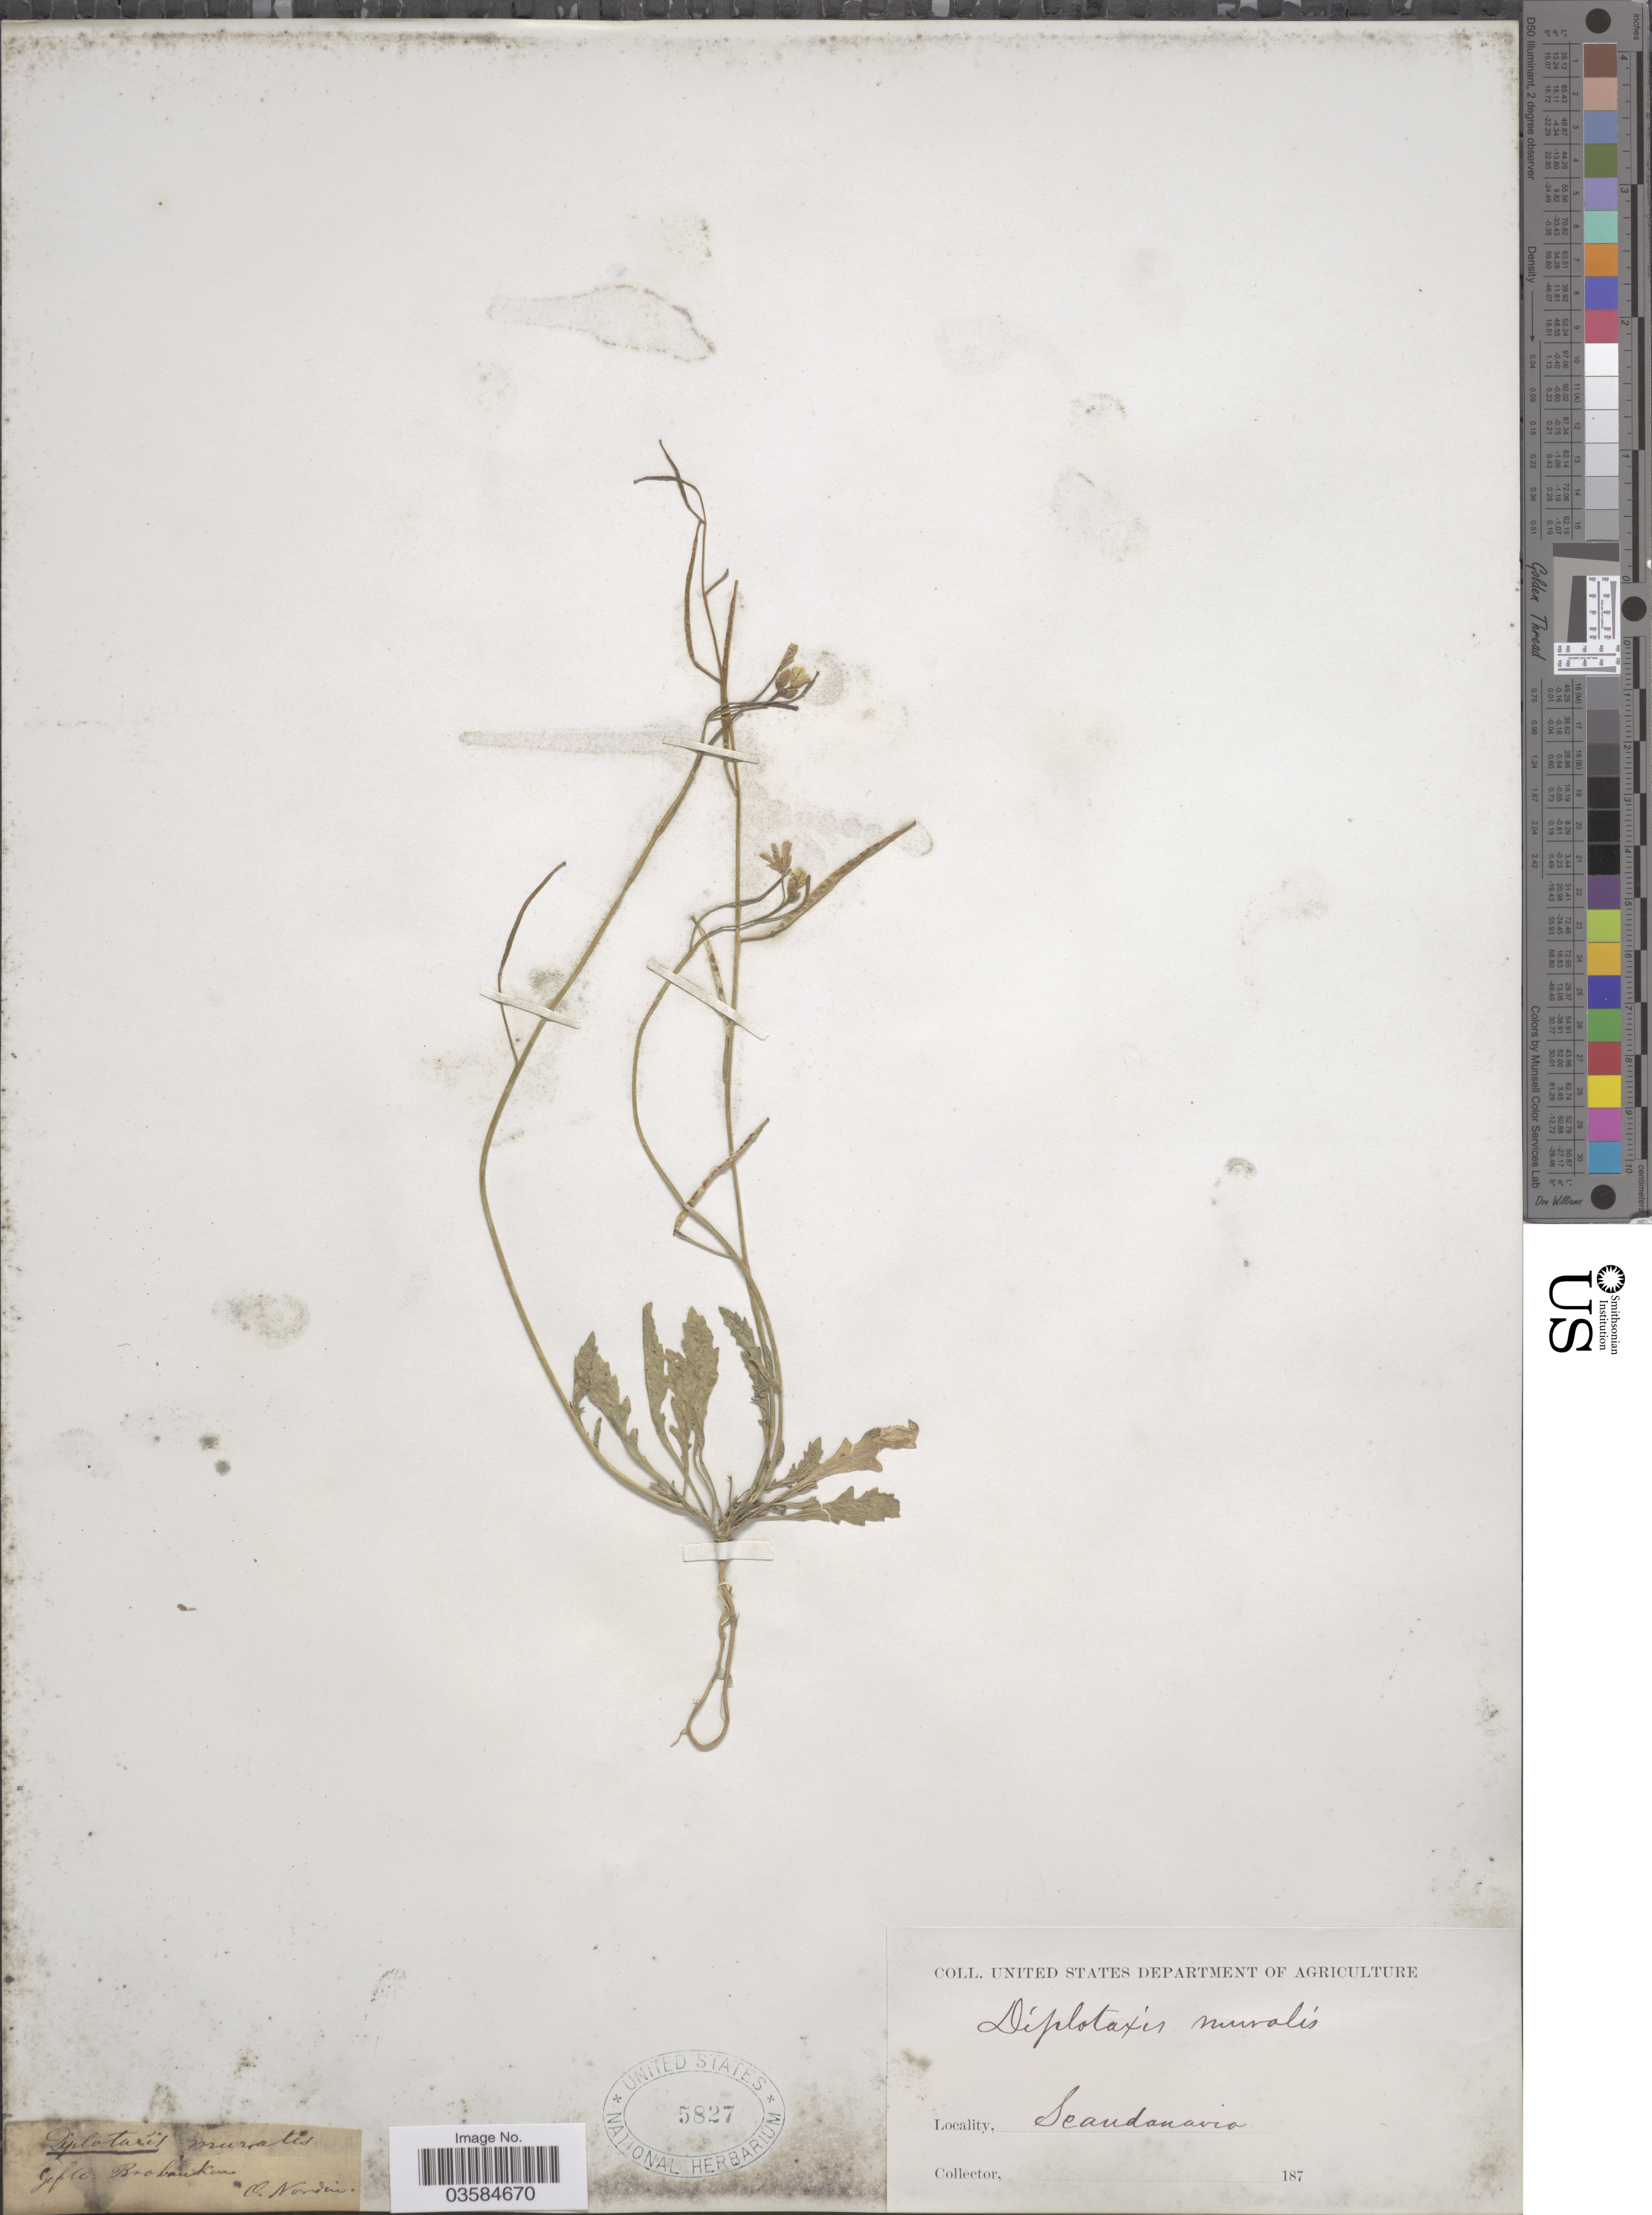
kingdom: Plantae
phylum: Tracheophyta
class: Magnoliopsida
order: Brassicales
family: Brassicaceae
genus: Diplotaxis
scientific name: Diplotaxis muralis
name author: (L.) DC.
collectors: O. Norden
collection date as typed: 187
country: Sweden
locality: Gefle Brobanken. Scandinavia.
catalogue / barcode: US 5827